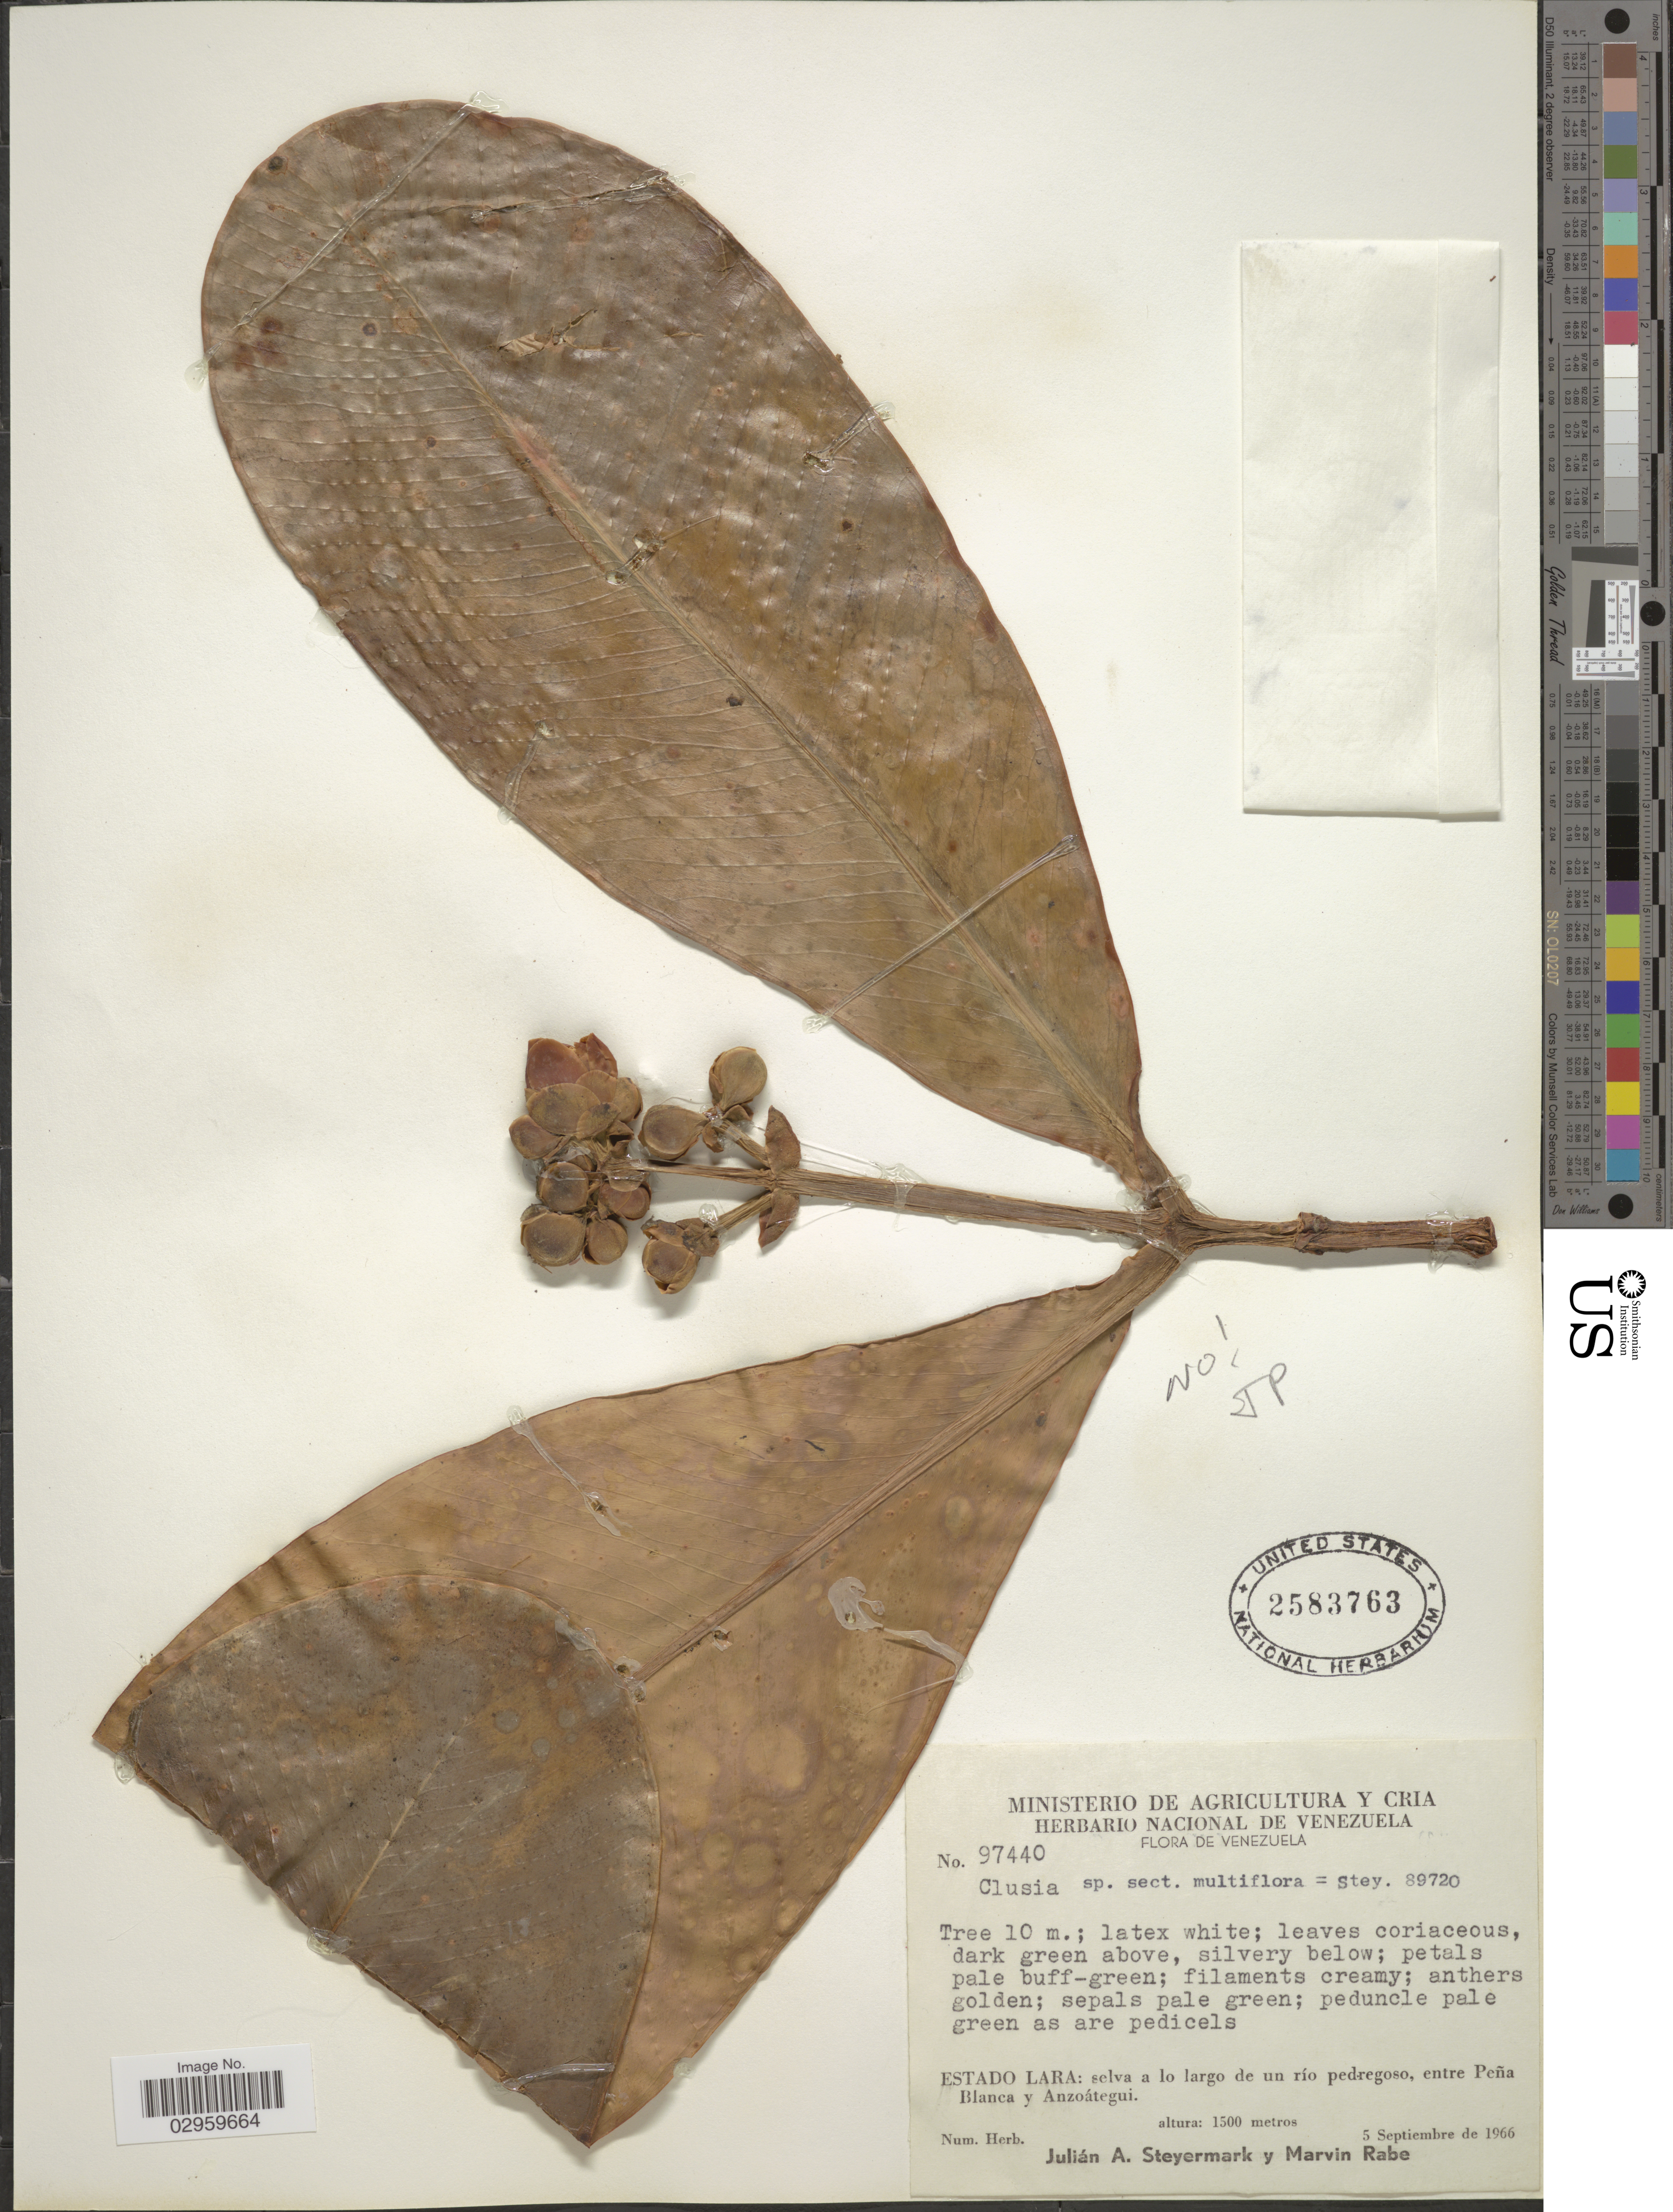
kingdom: Plantae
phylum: Tracheophyta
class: Magnoliopsida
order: Malpighiales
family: Clusiaceae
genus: Clusia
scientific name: Clusia multiflora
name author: Kunth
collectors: J. Steyermark & M. Rabe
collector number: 97440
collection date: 1966-09-05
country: Venezuela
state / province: Lara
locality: Selva a lo largo de un río pedregoso, entre Peña Blanca y Anzoátegui.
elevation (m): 1500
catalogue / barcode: US 2583763